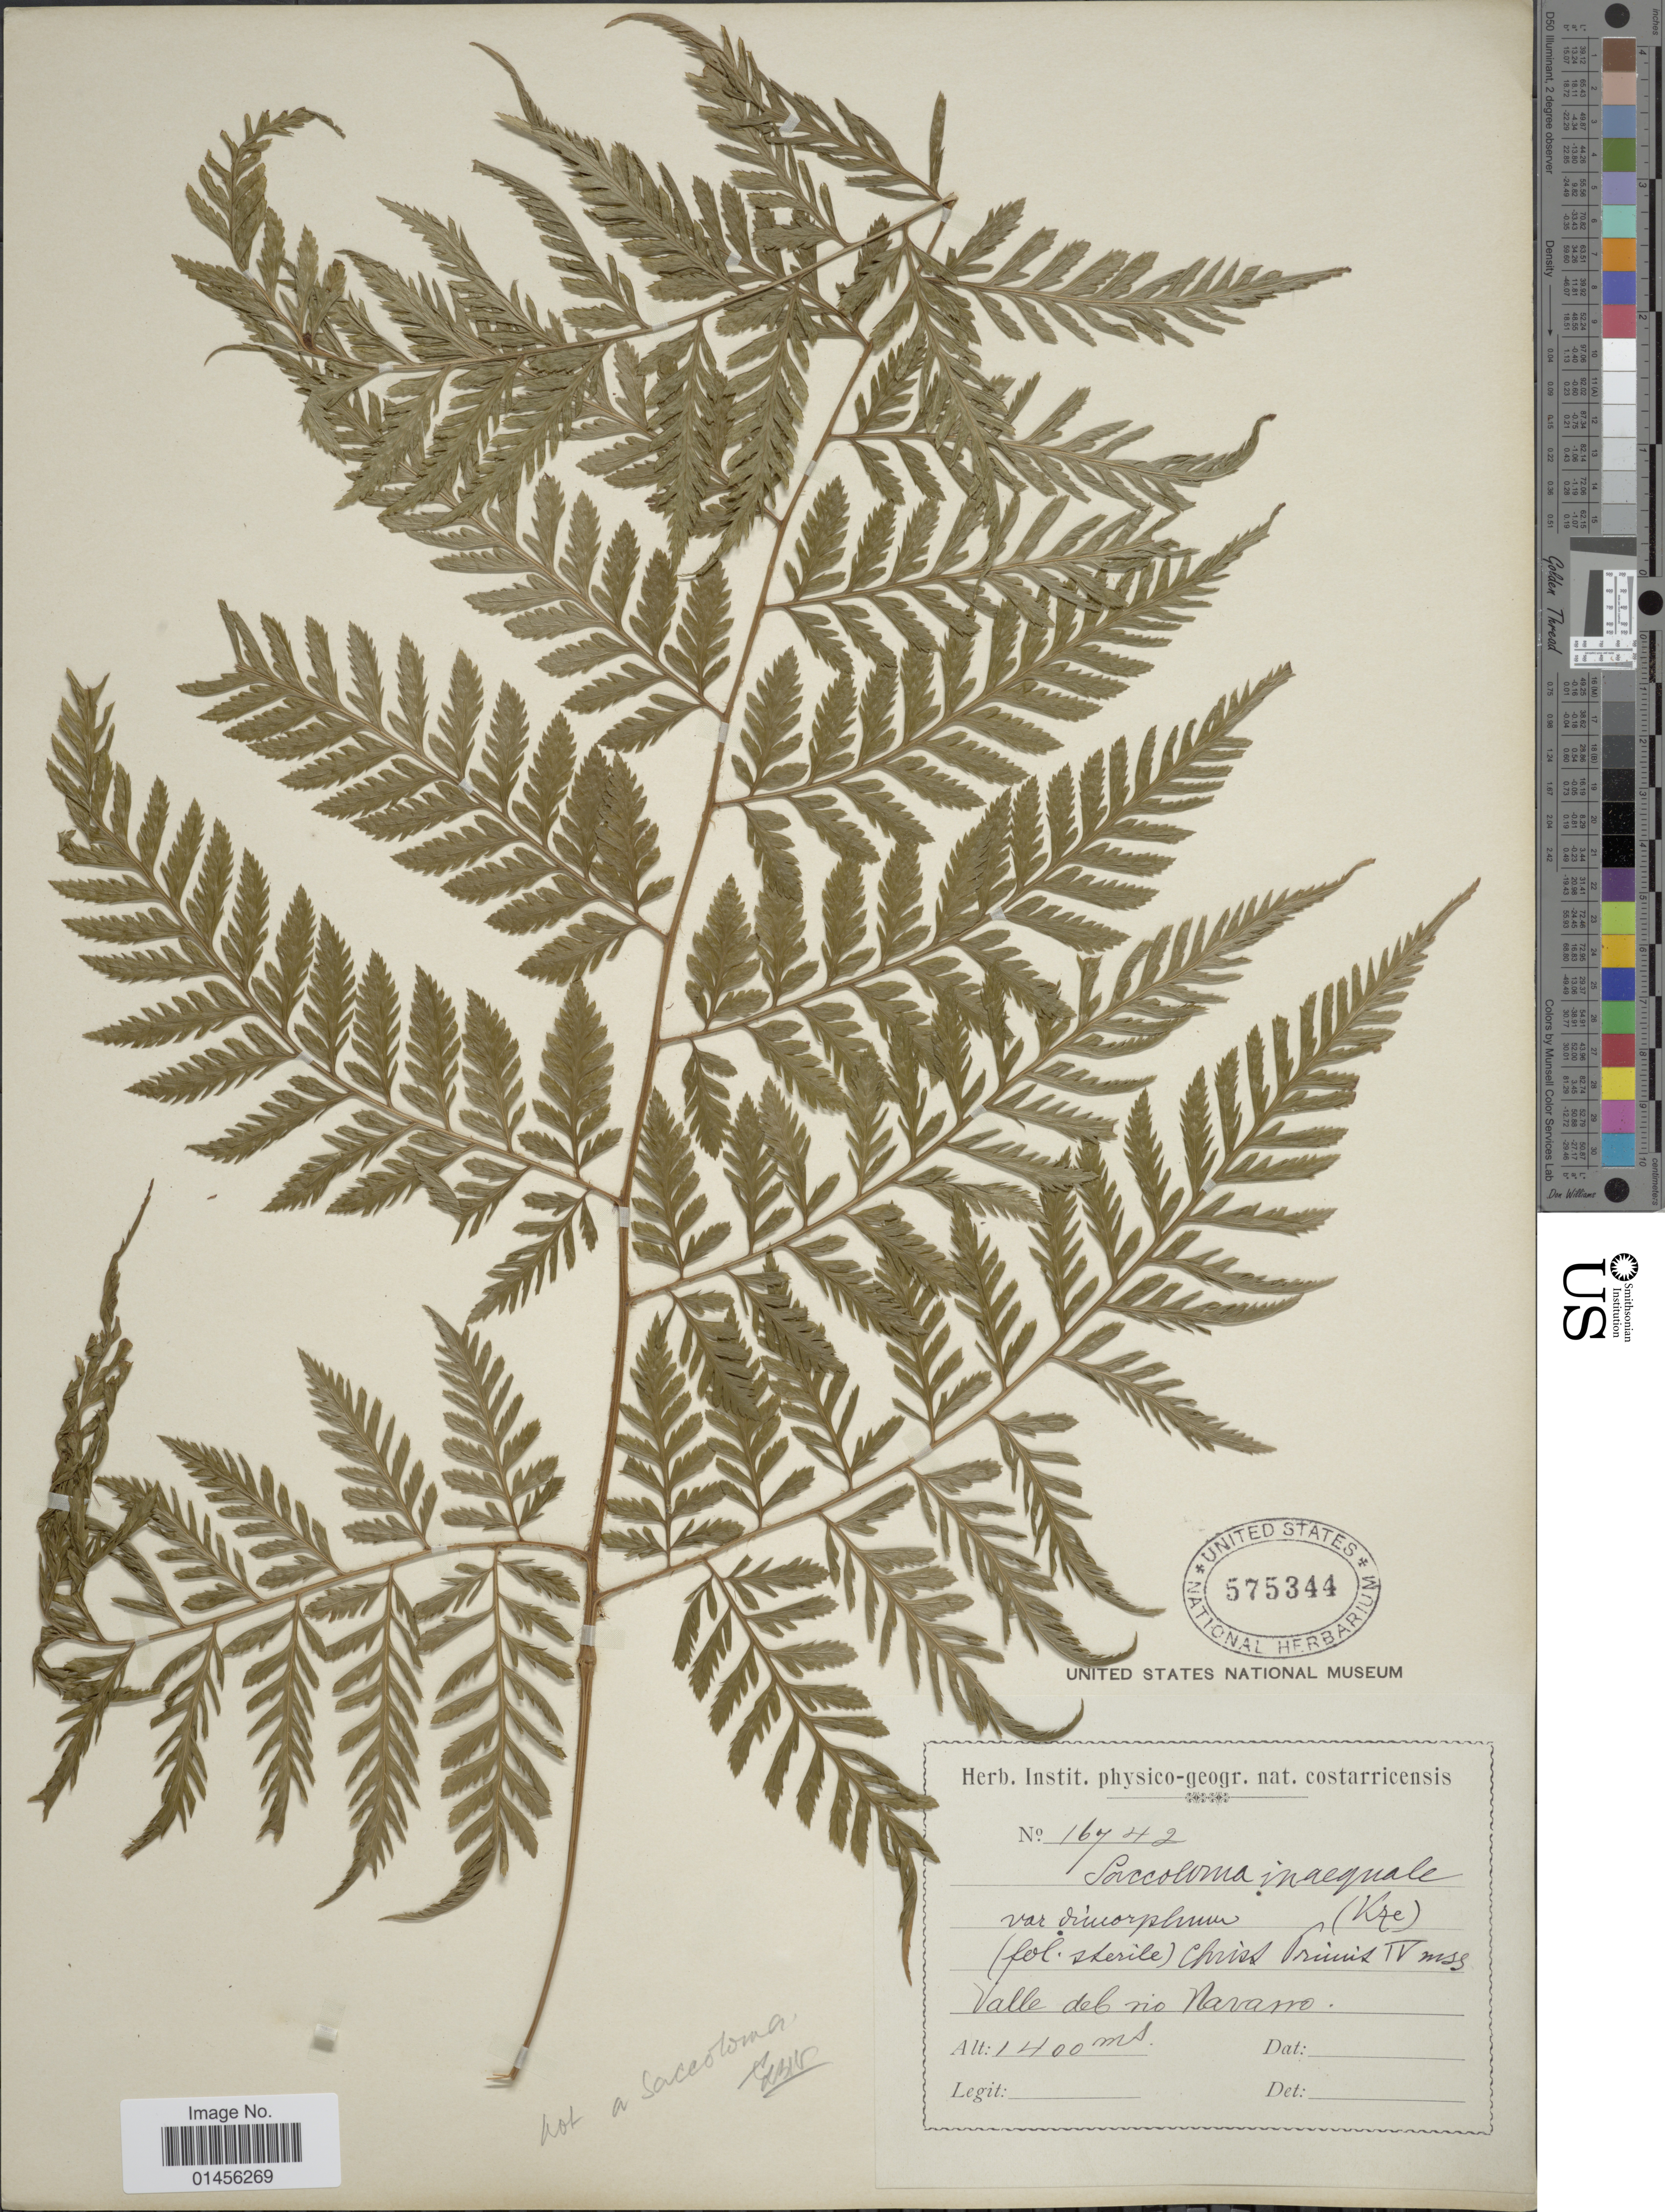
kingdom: Plantae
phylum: Tracheophyta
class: Polypodiopsida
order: Polypodiales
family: Saccolomataceae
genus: Saccoloma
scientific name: Saccoloma inaequale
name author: (Kunze) Mett.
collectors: ex herb. Instit. physico-geogr. nat. costarricensis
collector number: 16742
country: Costa Rica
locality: Valle del rio Navarro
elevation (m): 1400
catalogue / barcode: US 575344